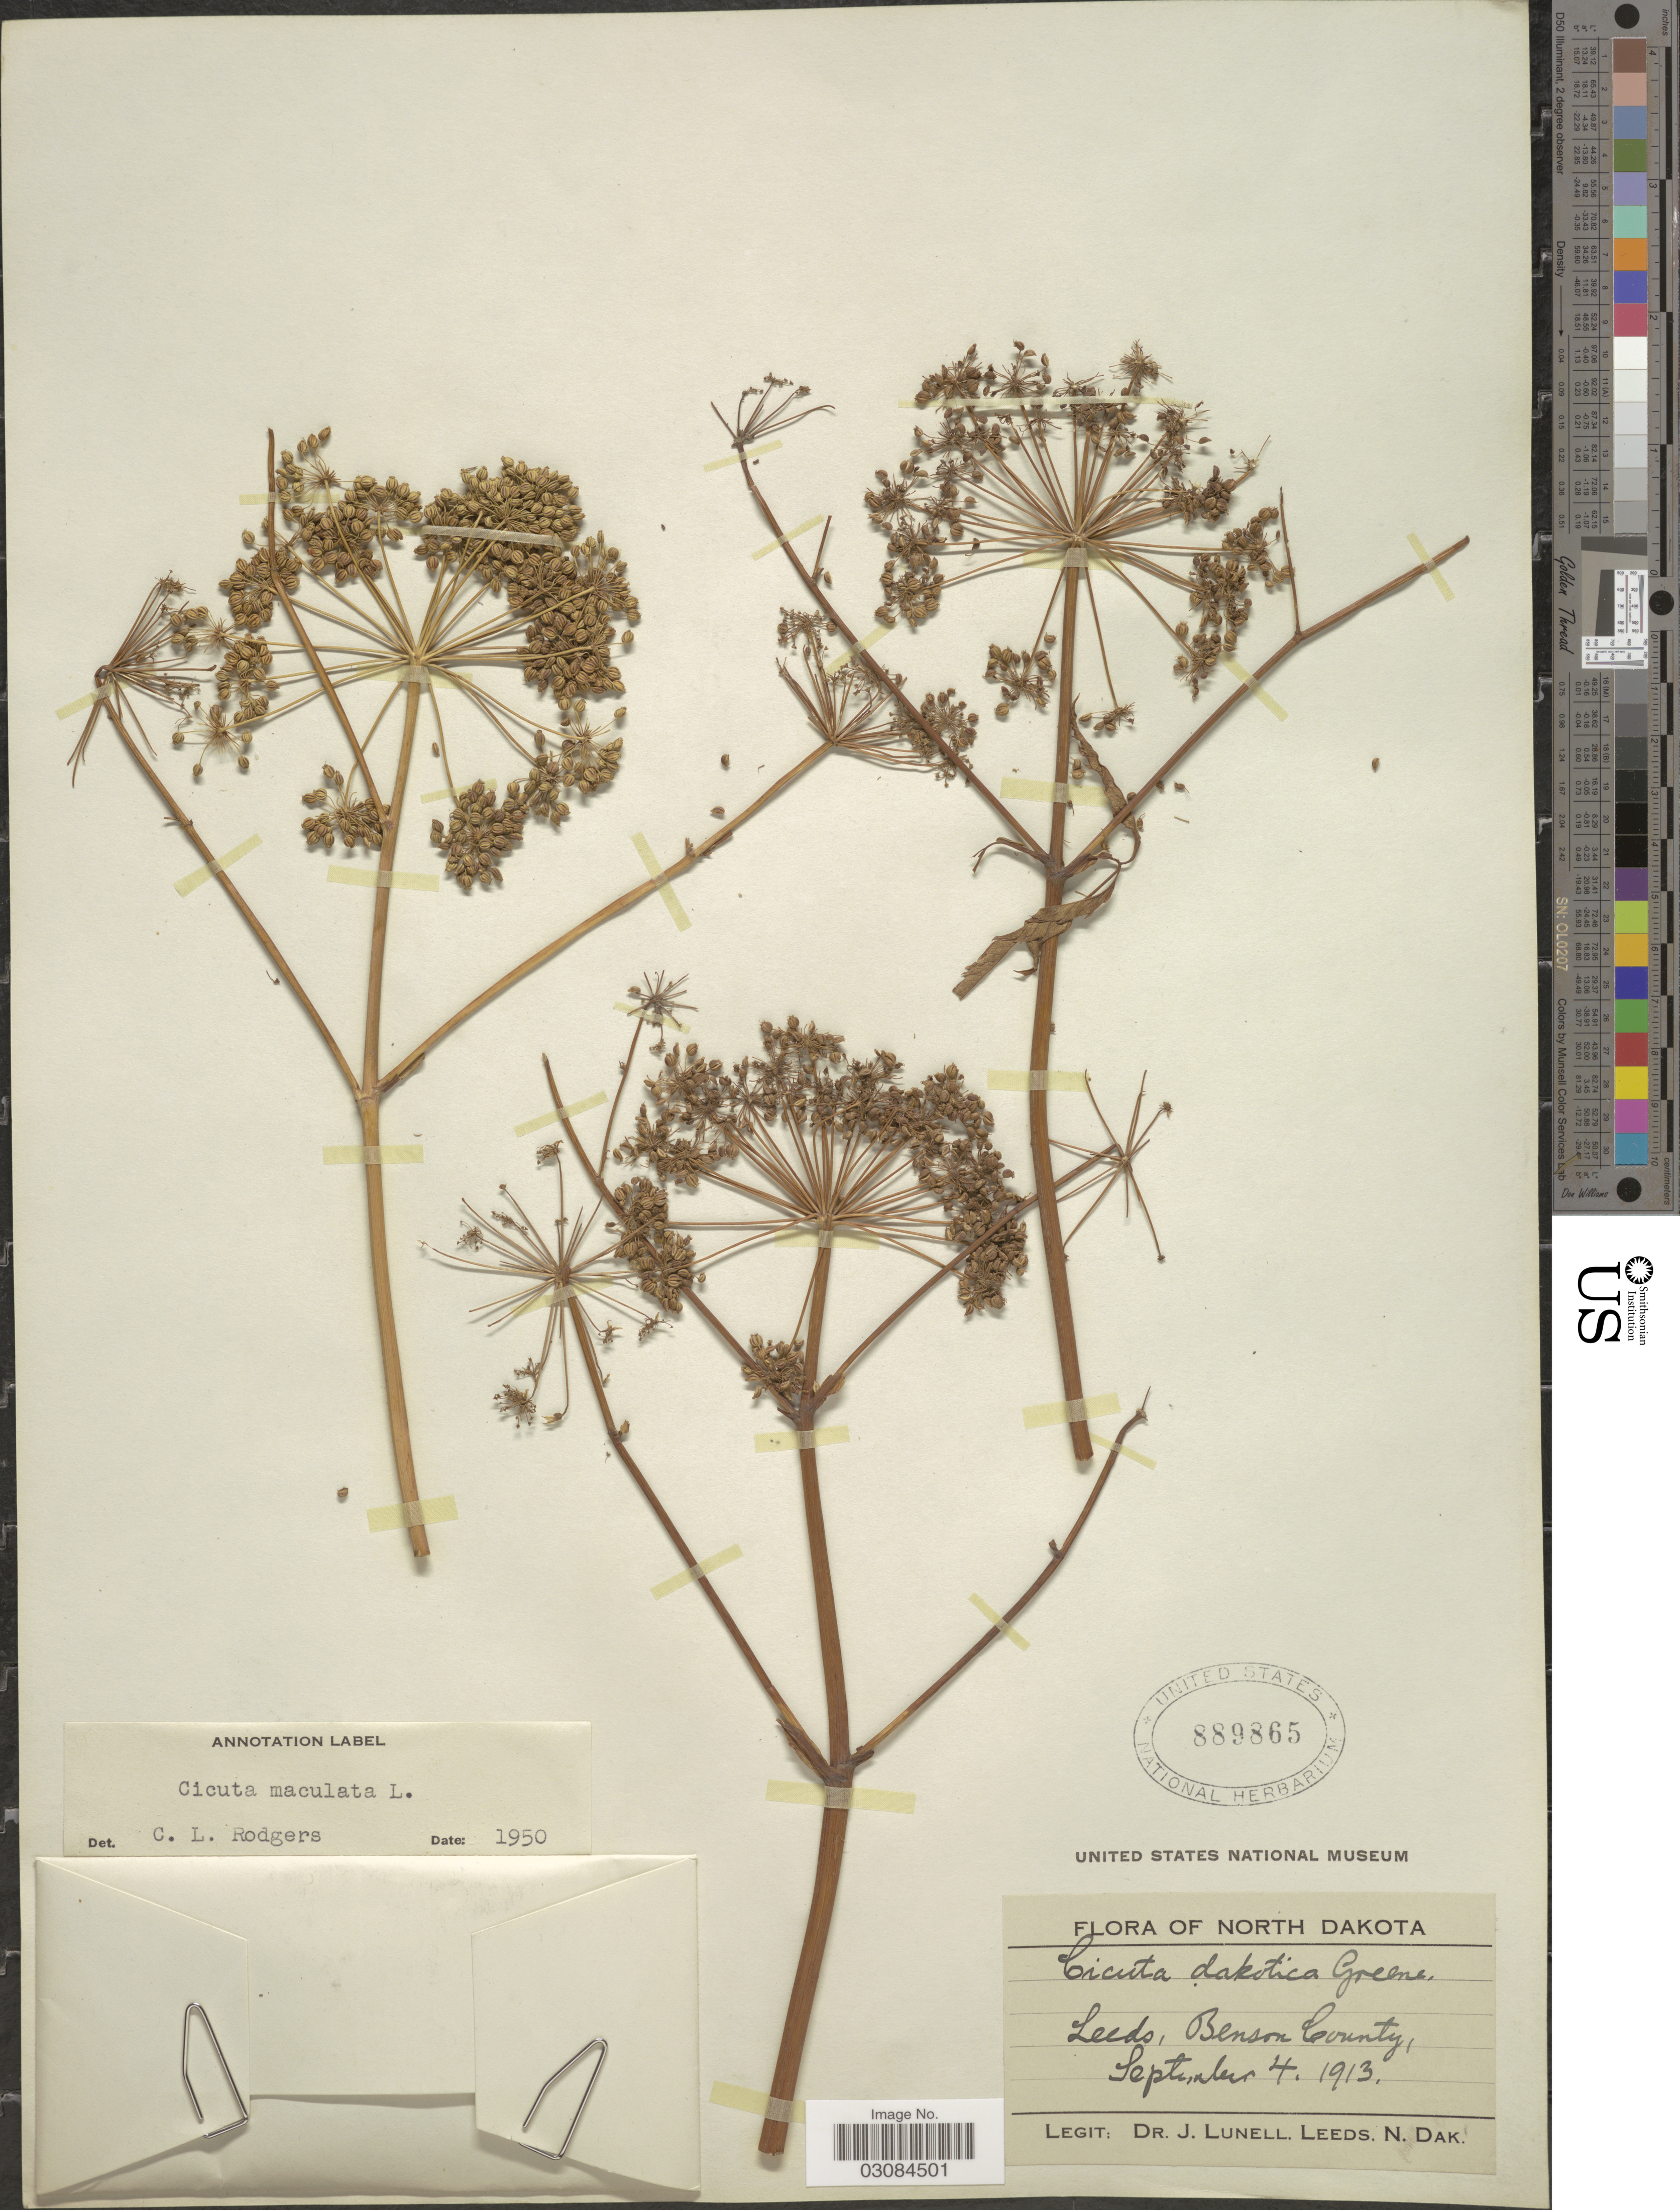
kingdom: Plantae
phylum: Tracheophyta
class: Magnoliopsida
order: Apiales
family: Apiaceae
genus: Cicuta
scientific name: Cicuta maculata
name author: L.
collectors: J. Lunell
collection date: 1913-09-04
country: United States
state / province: North Dakota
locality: Leeds, Benson County.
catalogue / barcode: US 889865